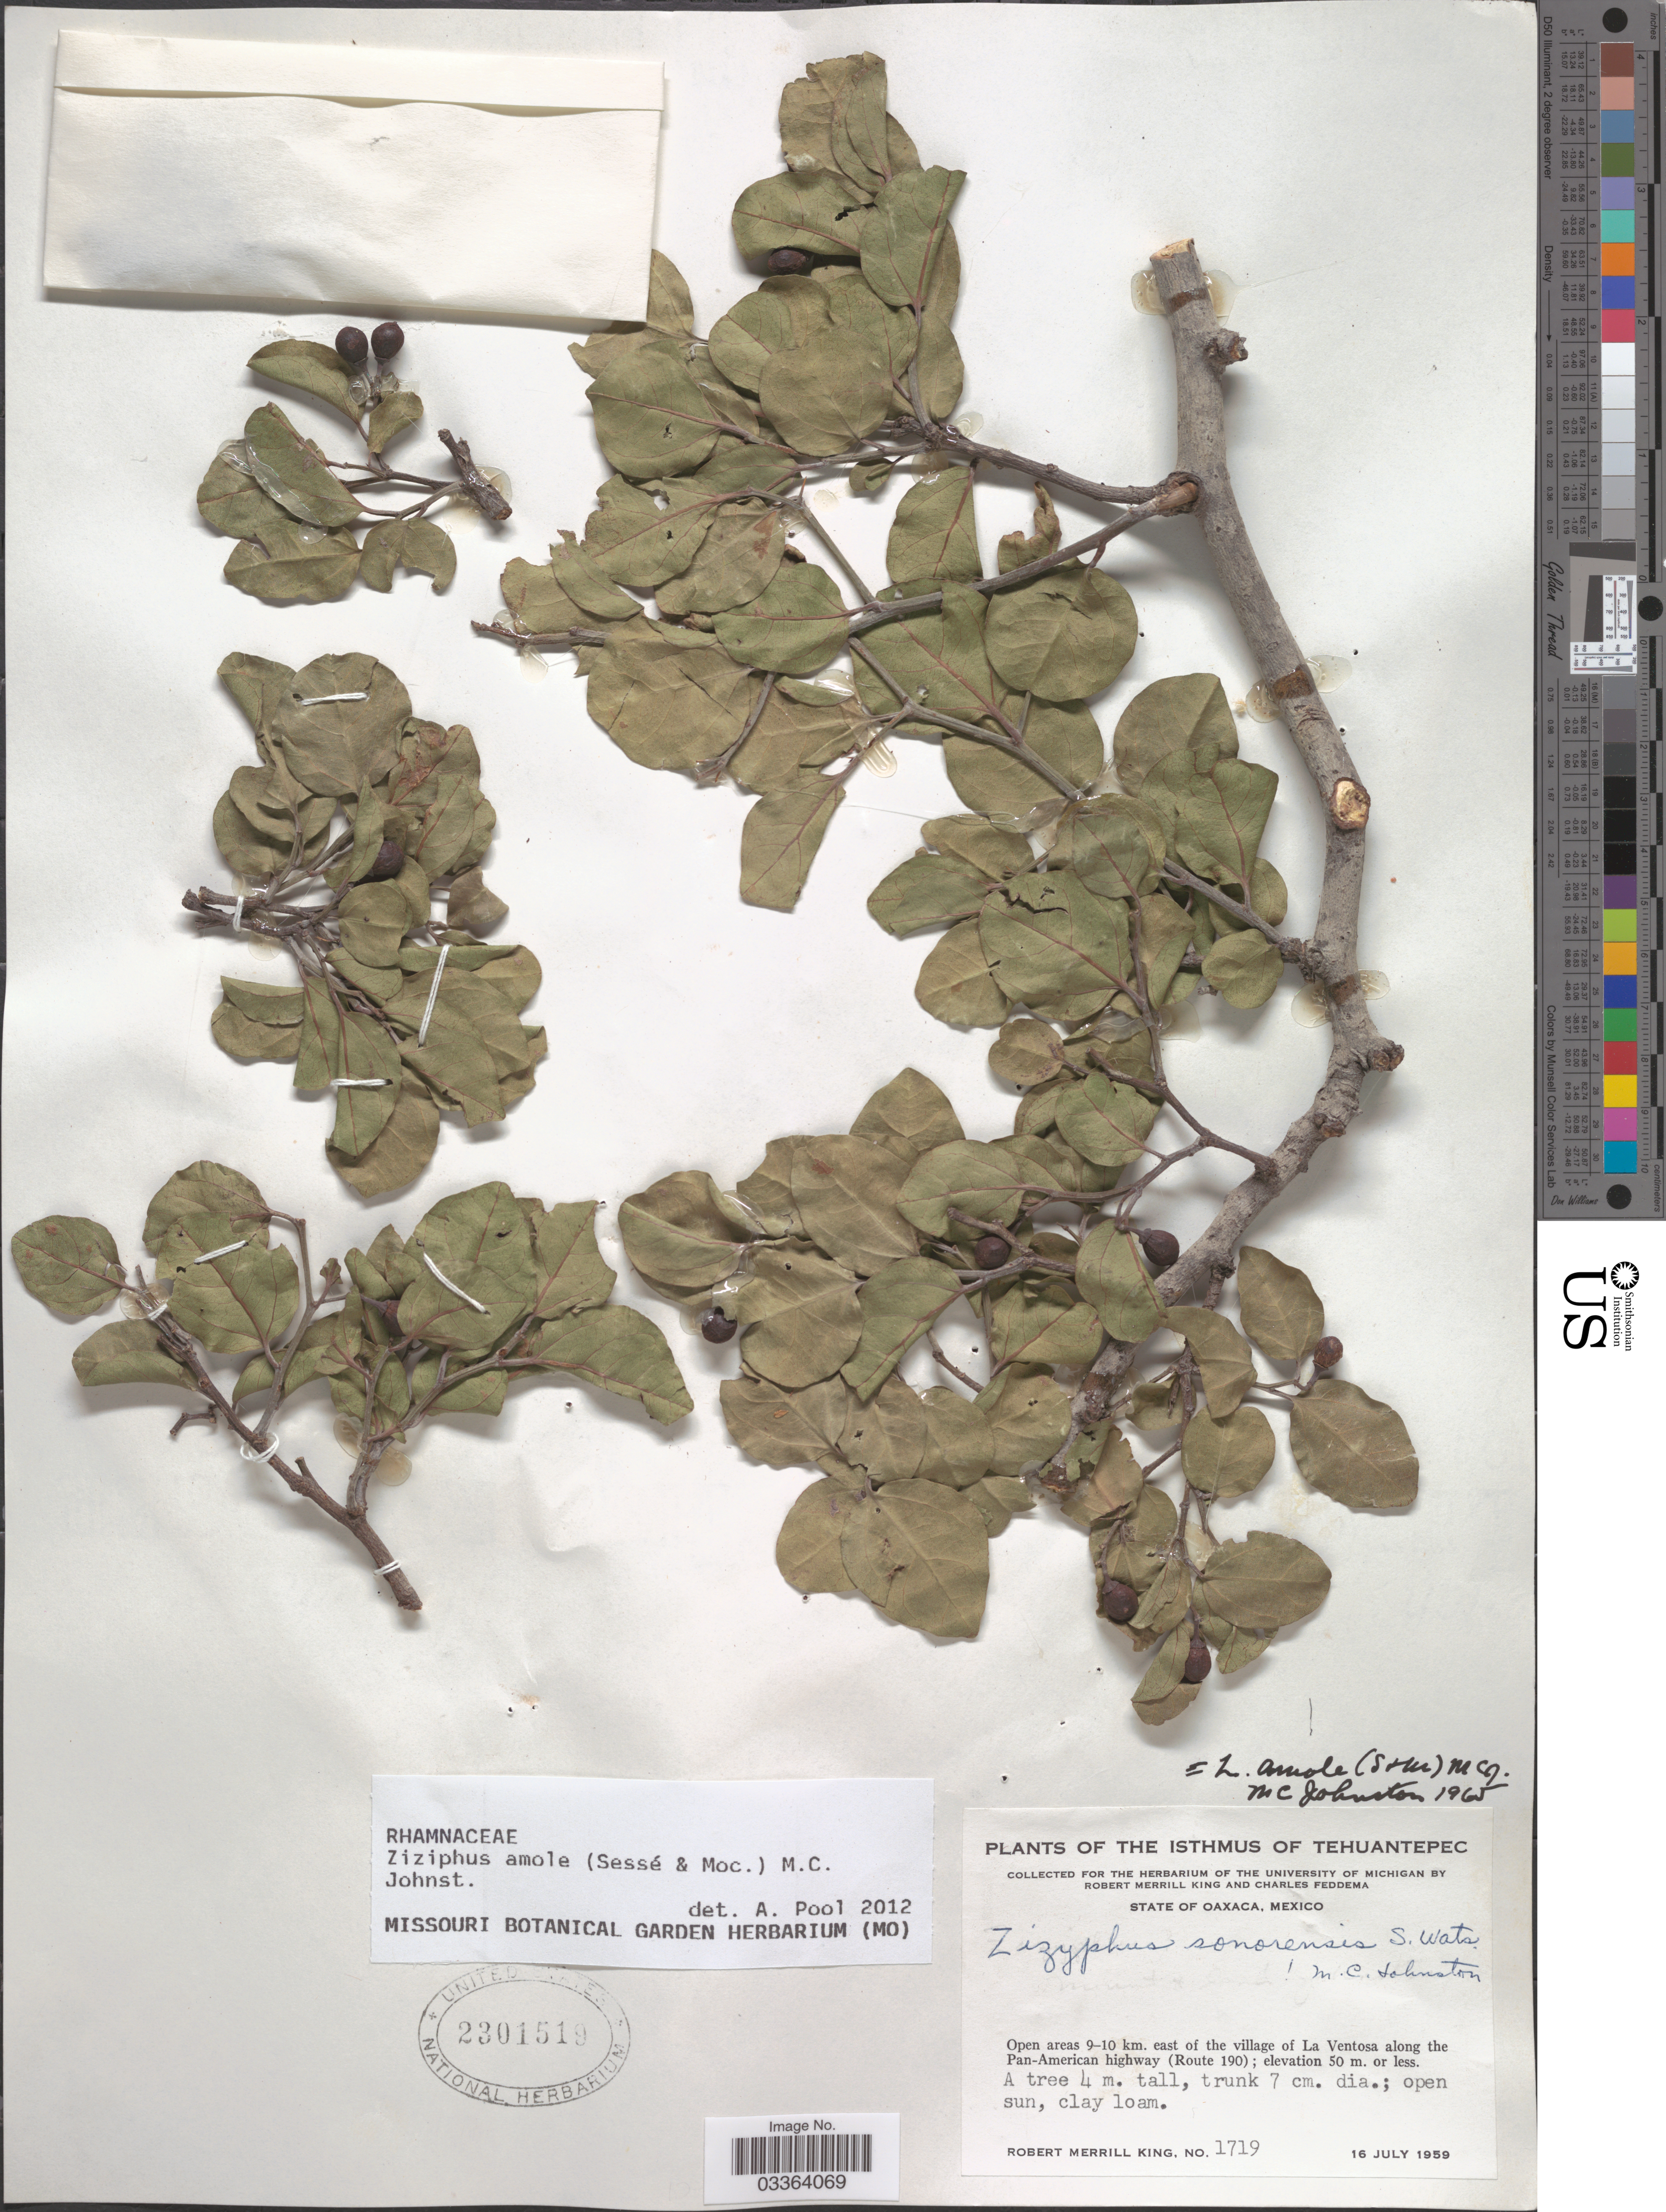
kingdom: Plantae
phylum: Tracheophyta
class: Magnoliopsida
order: Rosales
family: Rhamnaceae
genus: Sarcomphalus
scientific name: Sarcomphalus amole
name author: (Sessé & Moc.) Hauenschild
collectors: R. M. King & C. Feddema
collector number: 1719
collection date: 1959-07-16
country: Mexico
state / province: Oaxaca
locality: The Isthmus of Tehuantepec. Open areas 9-10 km. east of the village of La Ventosa along the Pan-American highway (Route 190).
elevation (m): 50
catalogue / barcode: US 2301519